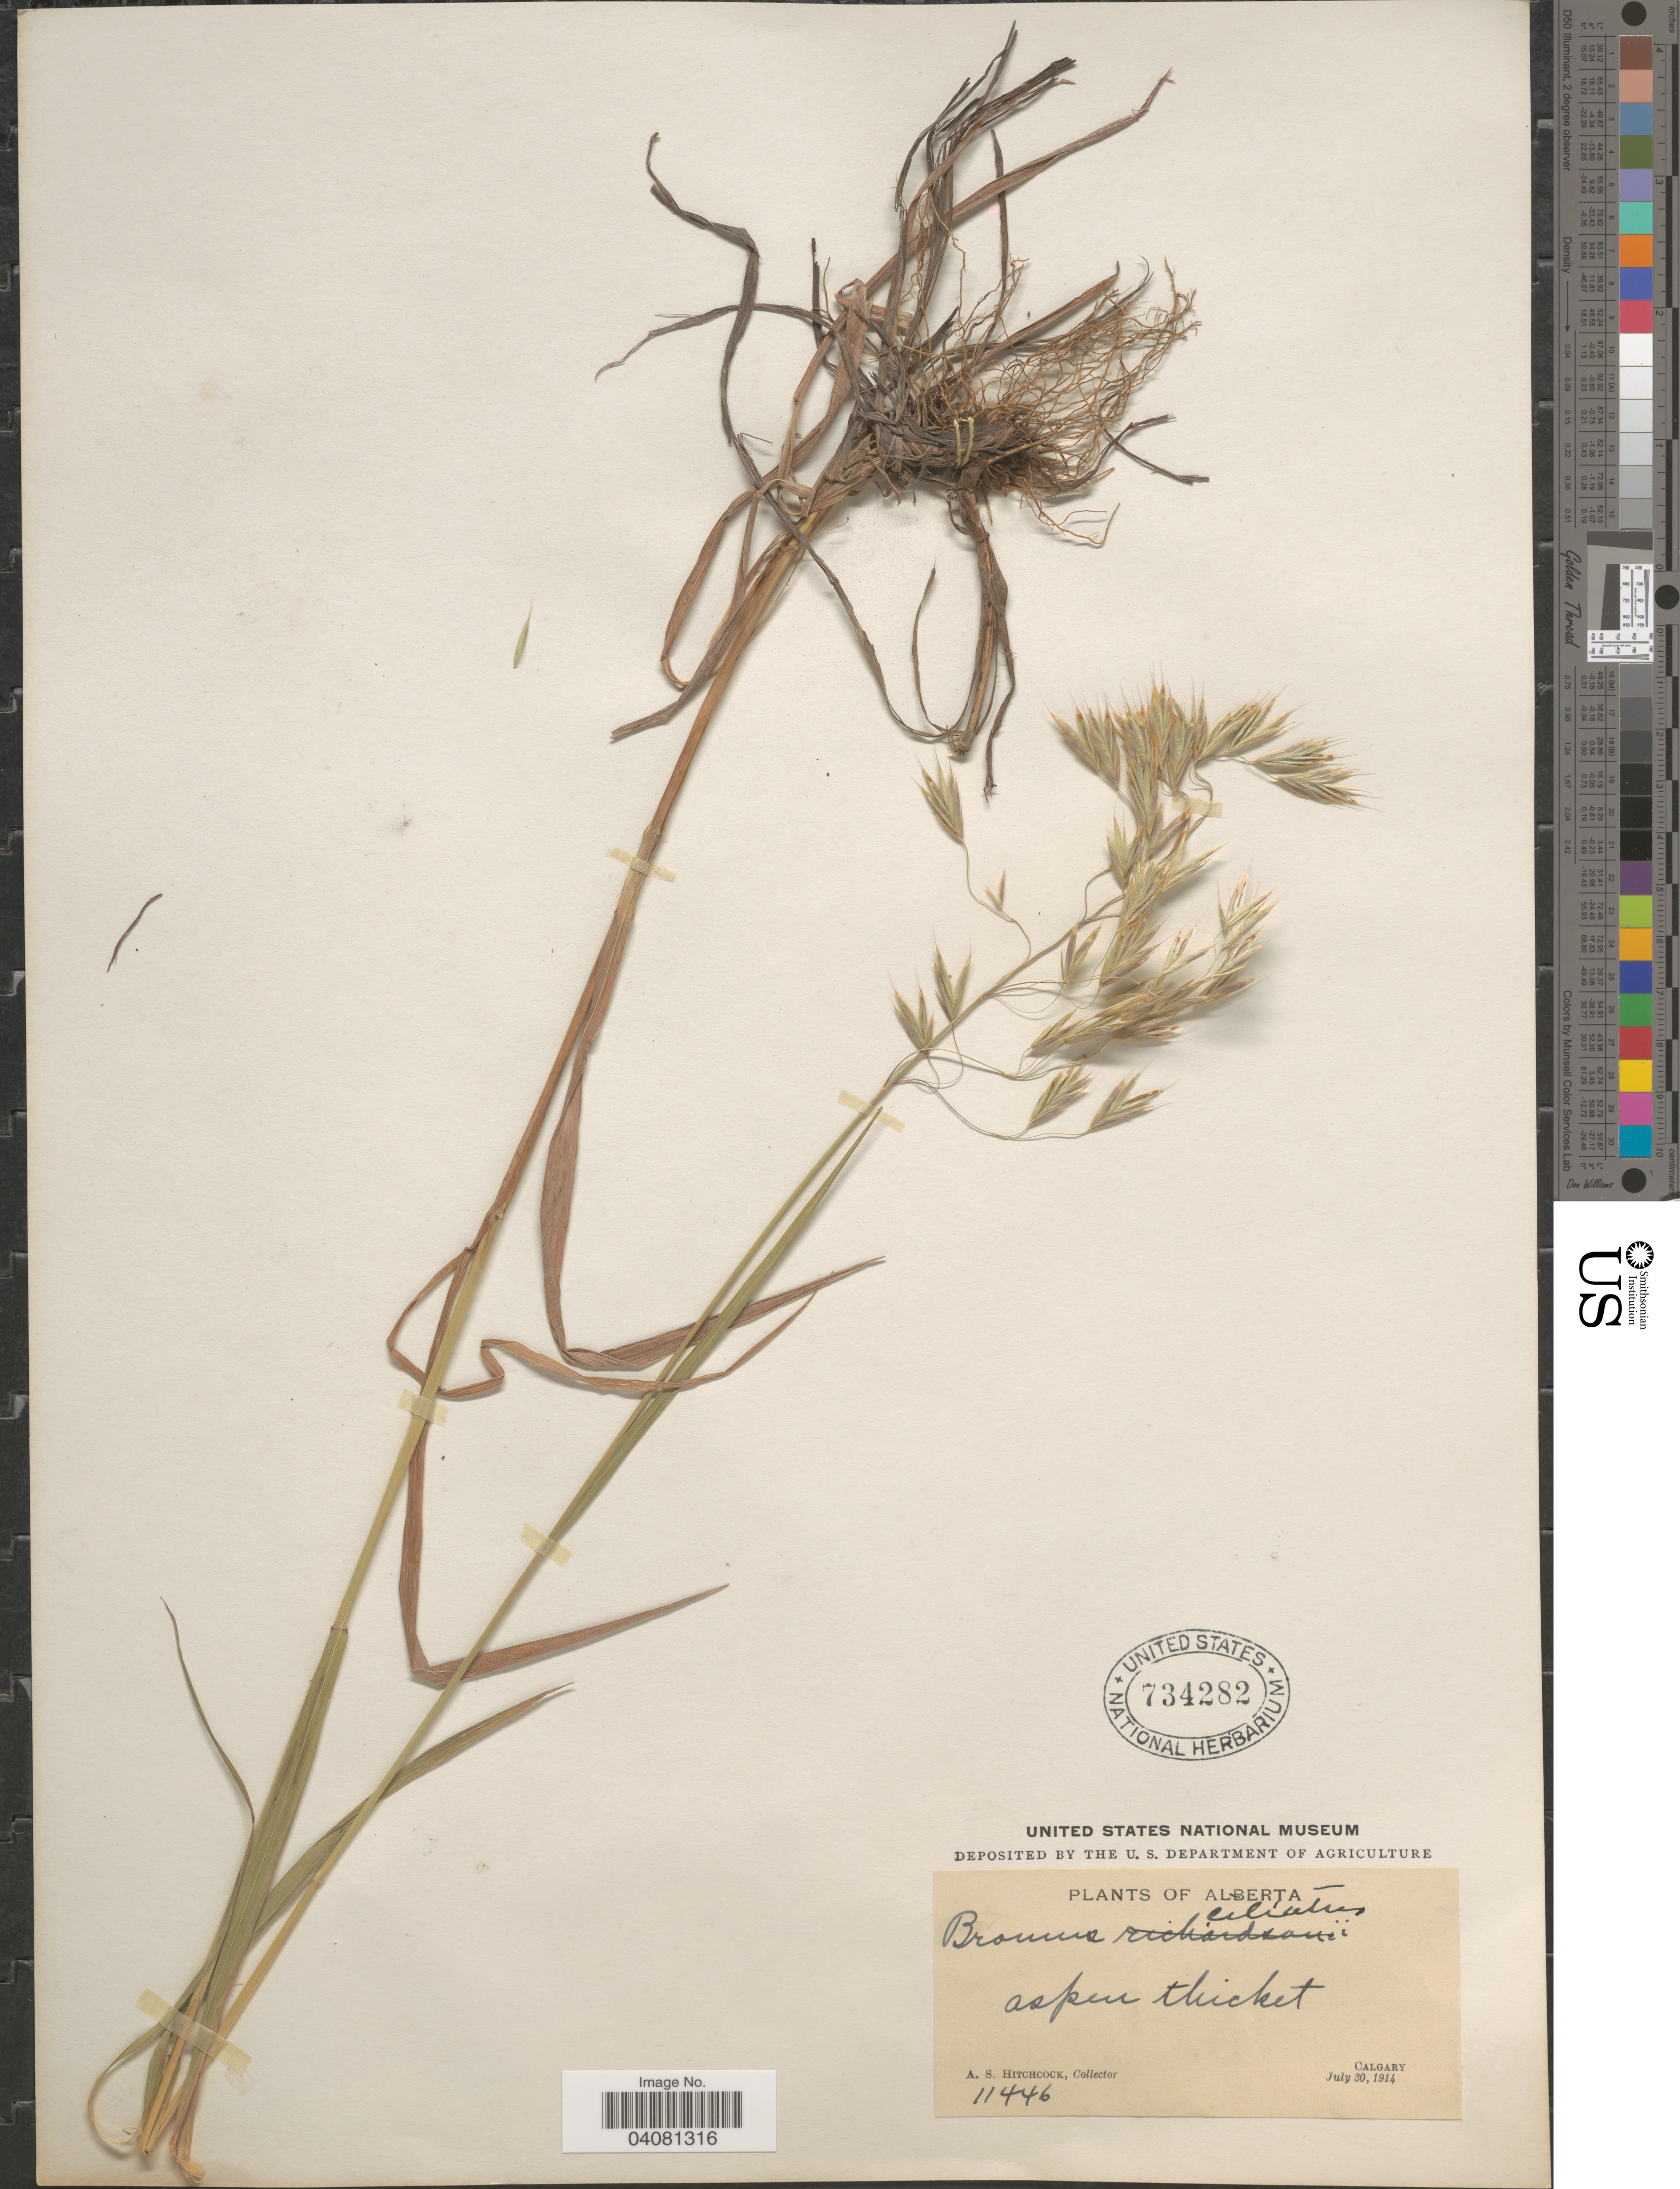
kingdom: Plantae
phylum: Tracheophyta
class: Liliopsida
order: Poales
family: Poaceae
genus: Bromus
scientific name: Bromus ciliatus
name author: L.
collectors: A. S. Hitchcock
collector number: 11446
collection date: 1914-07-30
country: Canada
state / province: Alberta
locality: Aspen thicket. Calgary.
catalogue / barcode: US 734282